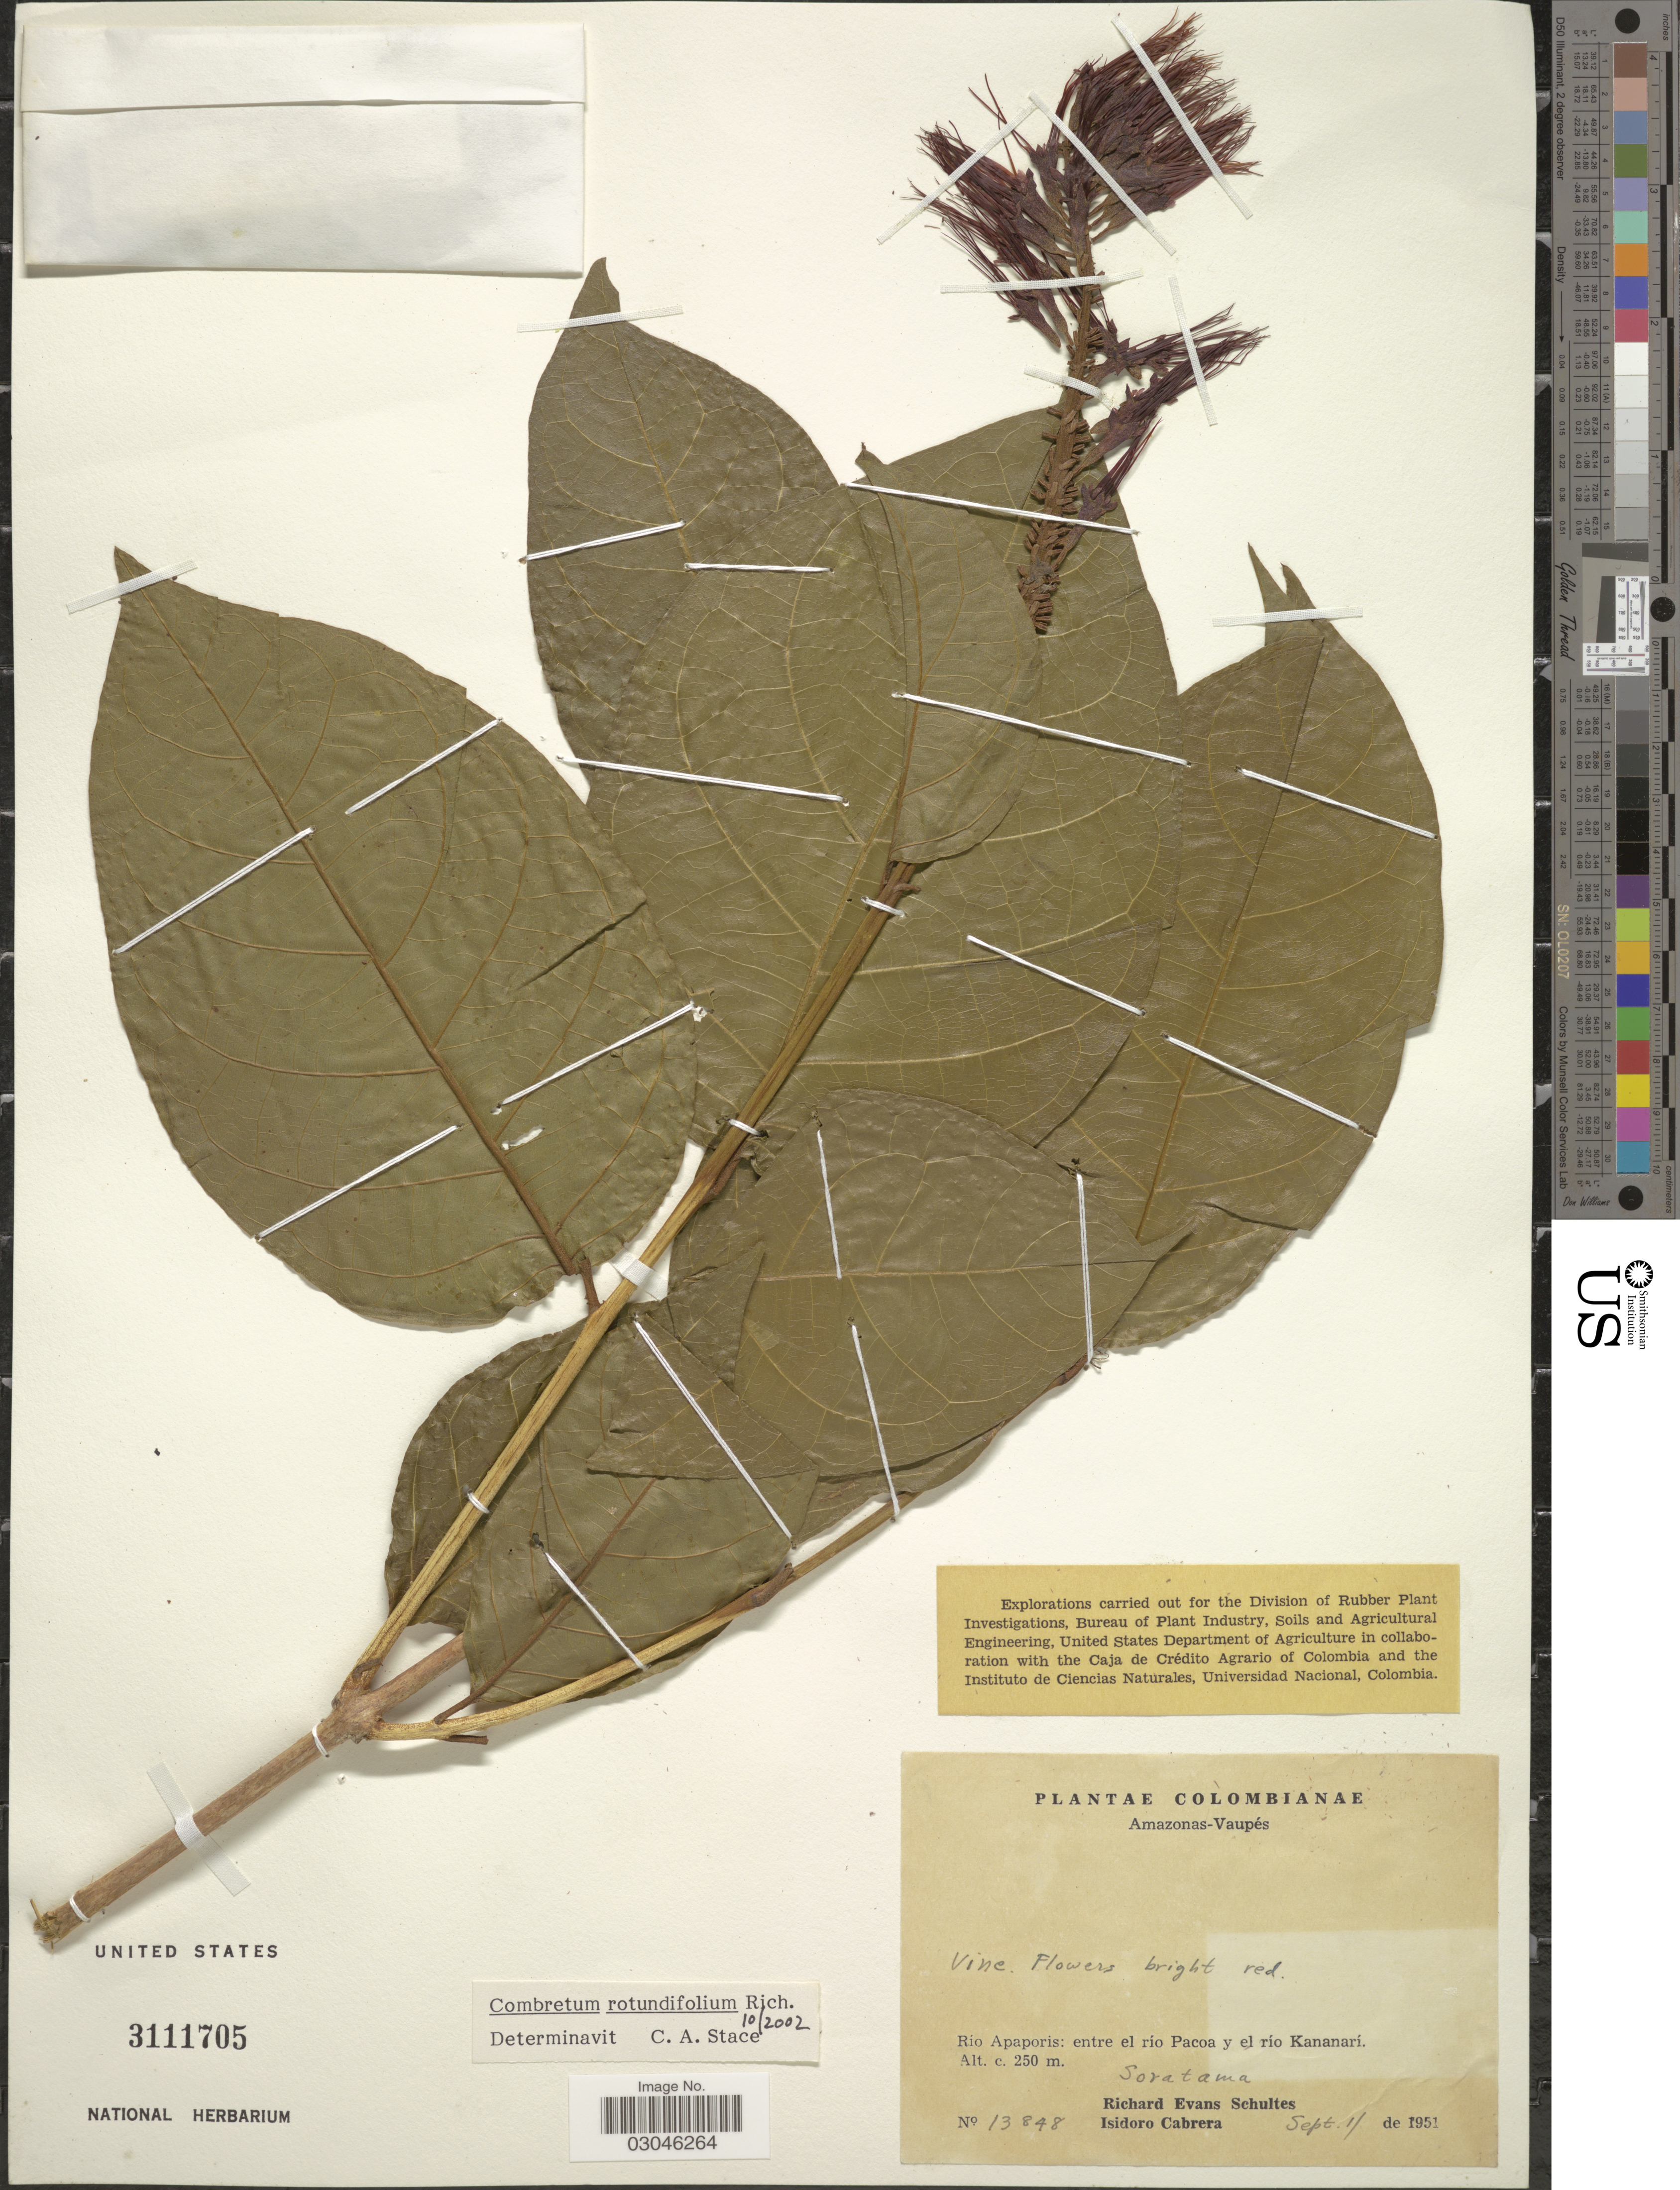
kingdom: Plantae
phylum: Tracheophyta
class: Magnoliopsida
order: Myrtales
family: Combretaceae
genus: Combretum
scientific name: Combretum rotundifolium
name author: Rich.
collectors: R. E. Schultes & I. Cabrera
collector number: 13848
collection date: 1951-09-01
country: Colombia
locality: Amazonas-Vaupés: Río Apaporis, entre el río Pacoa y el río Kananarí. Soratama.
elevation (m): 250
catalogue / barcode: US 3111705